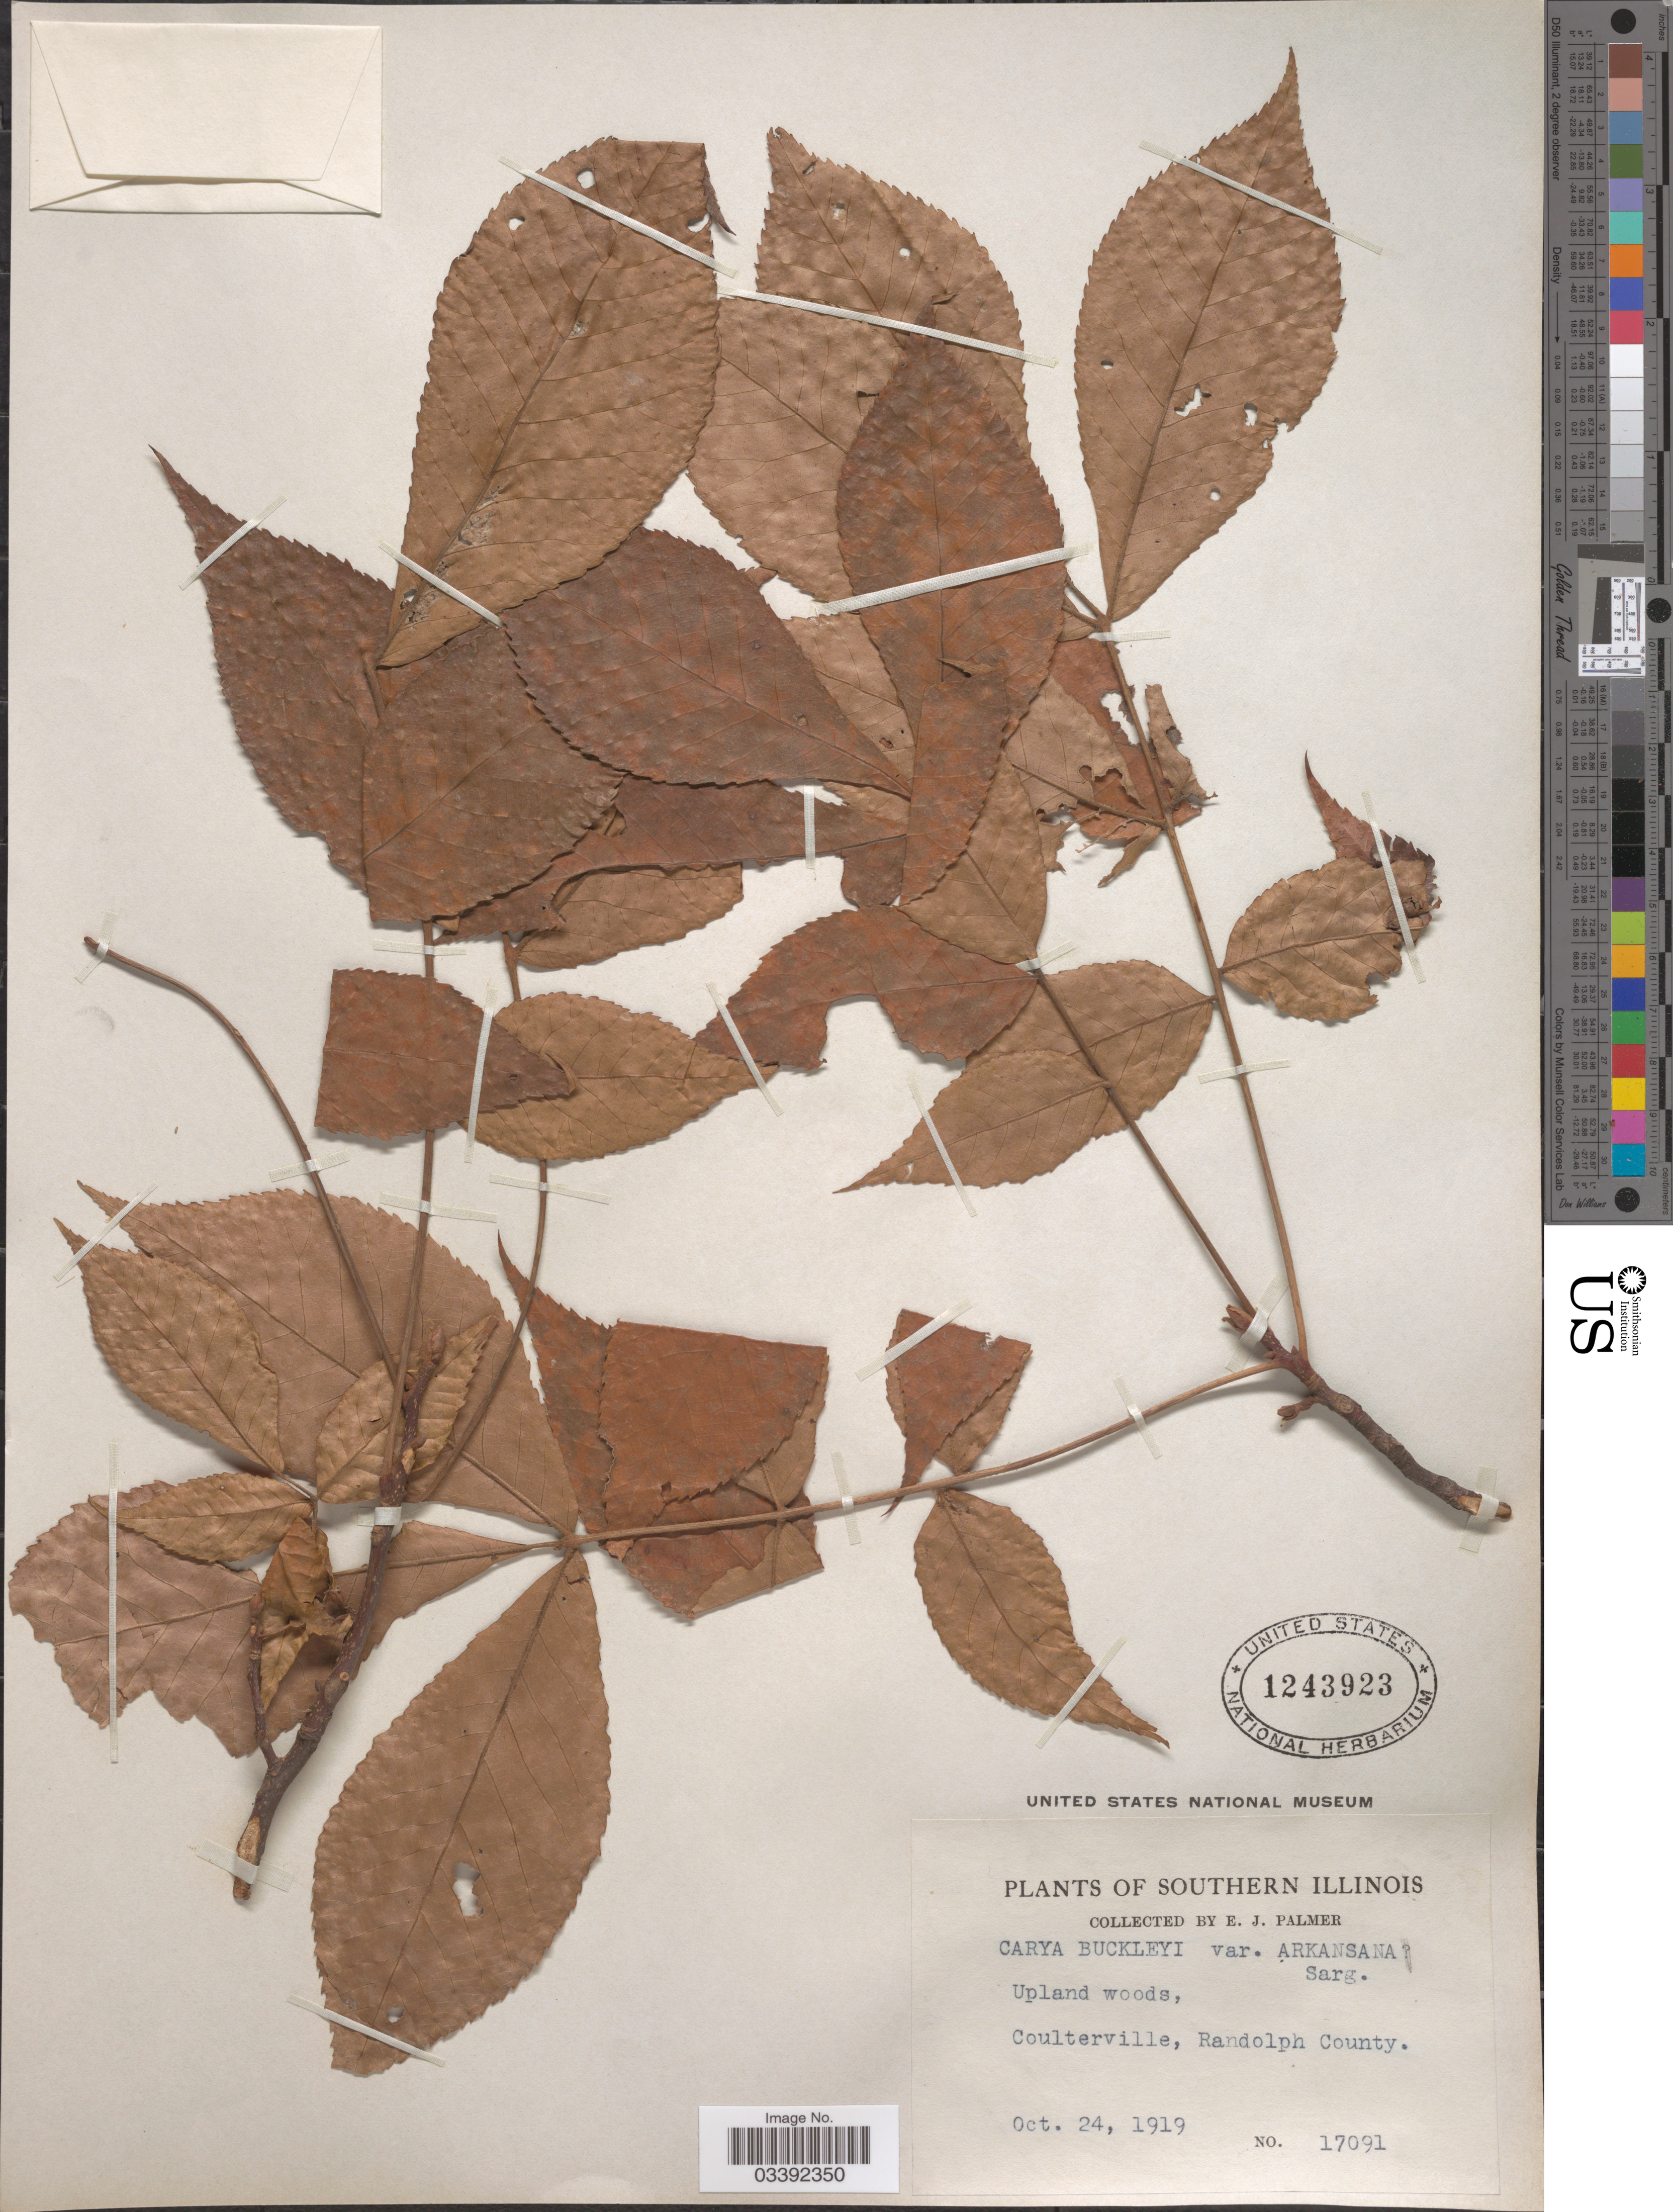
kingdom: Plantae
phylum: Tracheophyta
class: Magnoliopsida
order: Fagales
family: Juglandaceae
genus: Carya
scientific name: Carya texana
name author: Buckley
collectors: E. J. Palmer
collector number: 17091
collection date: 1919-10-24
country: United States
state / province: Illinois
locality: Southern Illinois. Upland woods, Coulterville, Randolph County.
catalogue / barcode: US 1243923